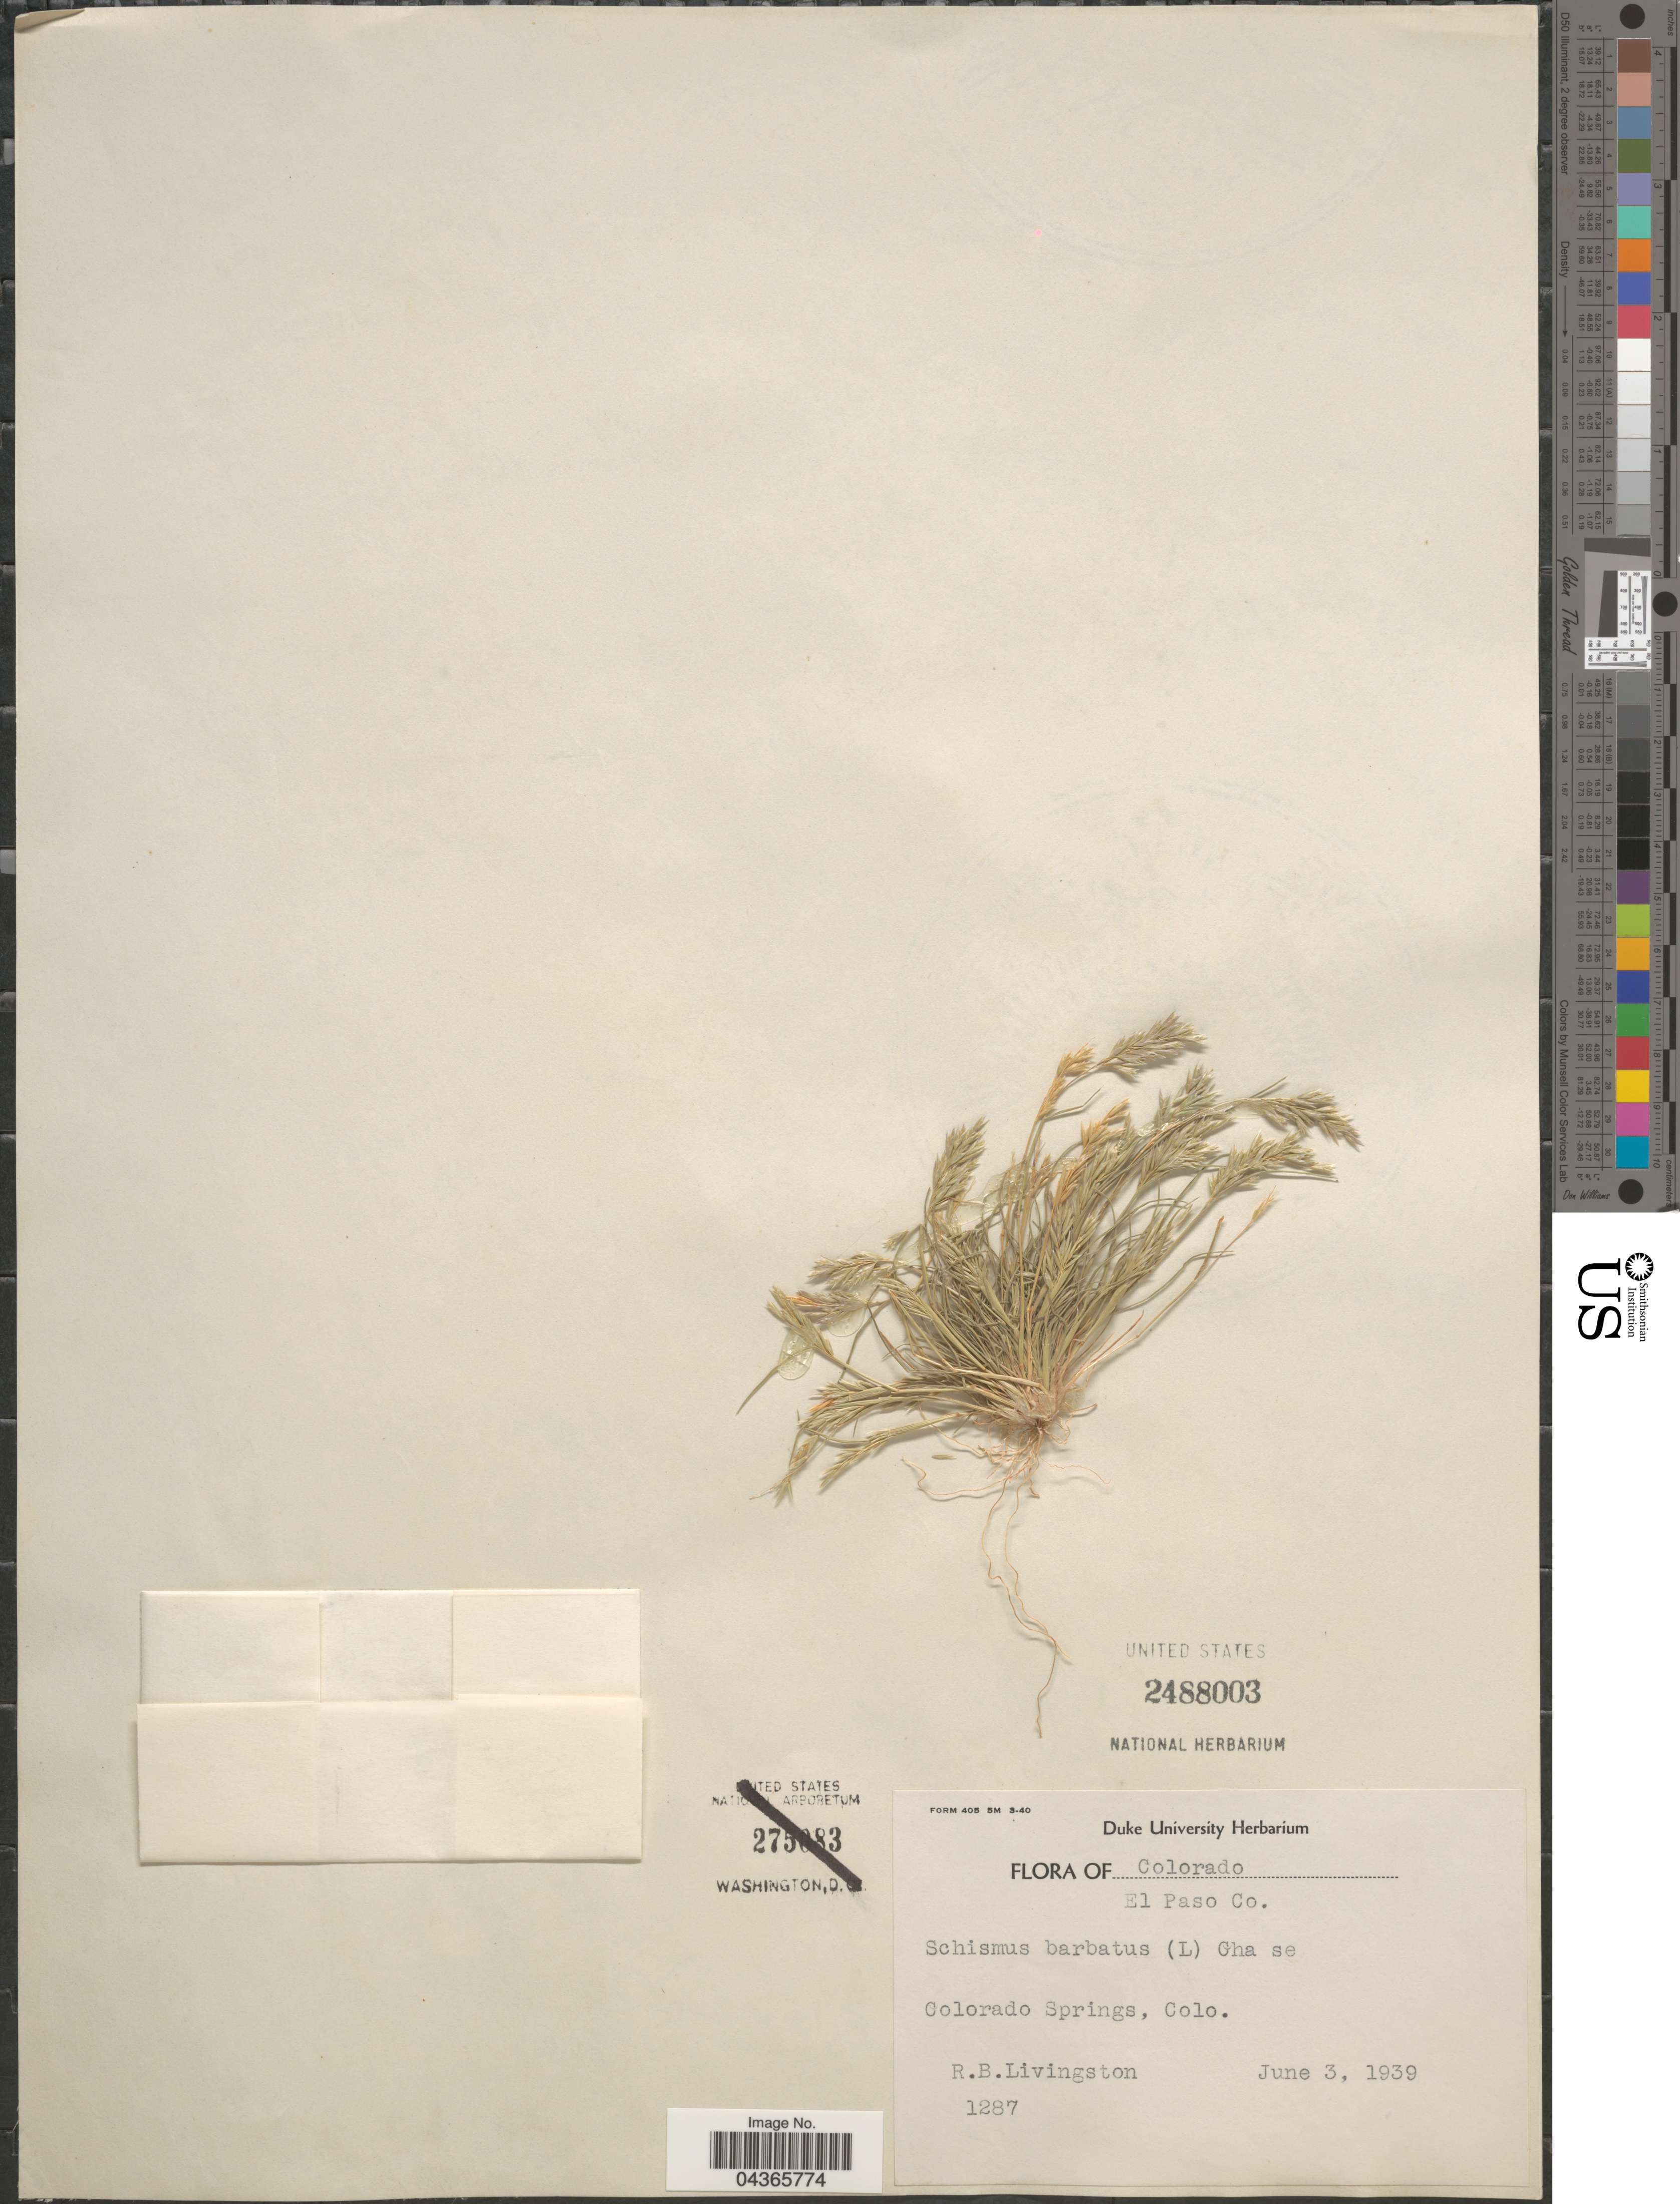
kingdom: Plantae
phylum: Tracheophyta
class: Liliopsida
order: Poales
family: Poaceae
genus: Schismus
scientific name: Schismus barbatus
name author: (L.) Thell.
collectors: R. Livingston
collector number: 1287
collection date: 1939-06-03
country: United States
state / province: Colorado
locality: El Paso Co. Colorado Springs.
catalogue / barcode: US 2488003